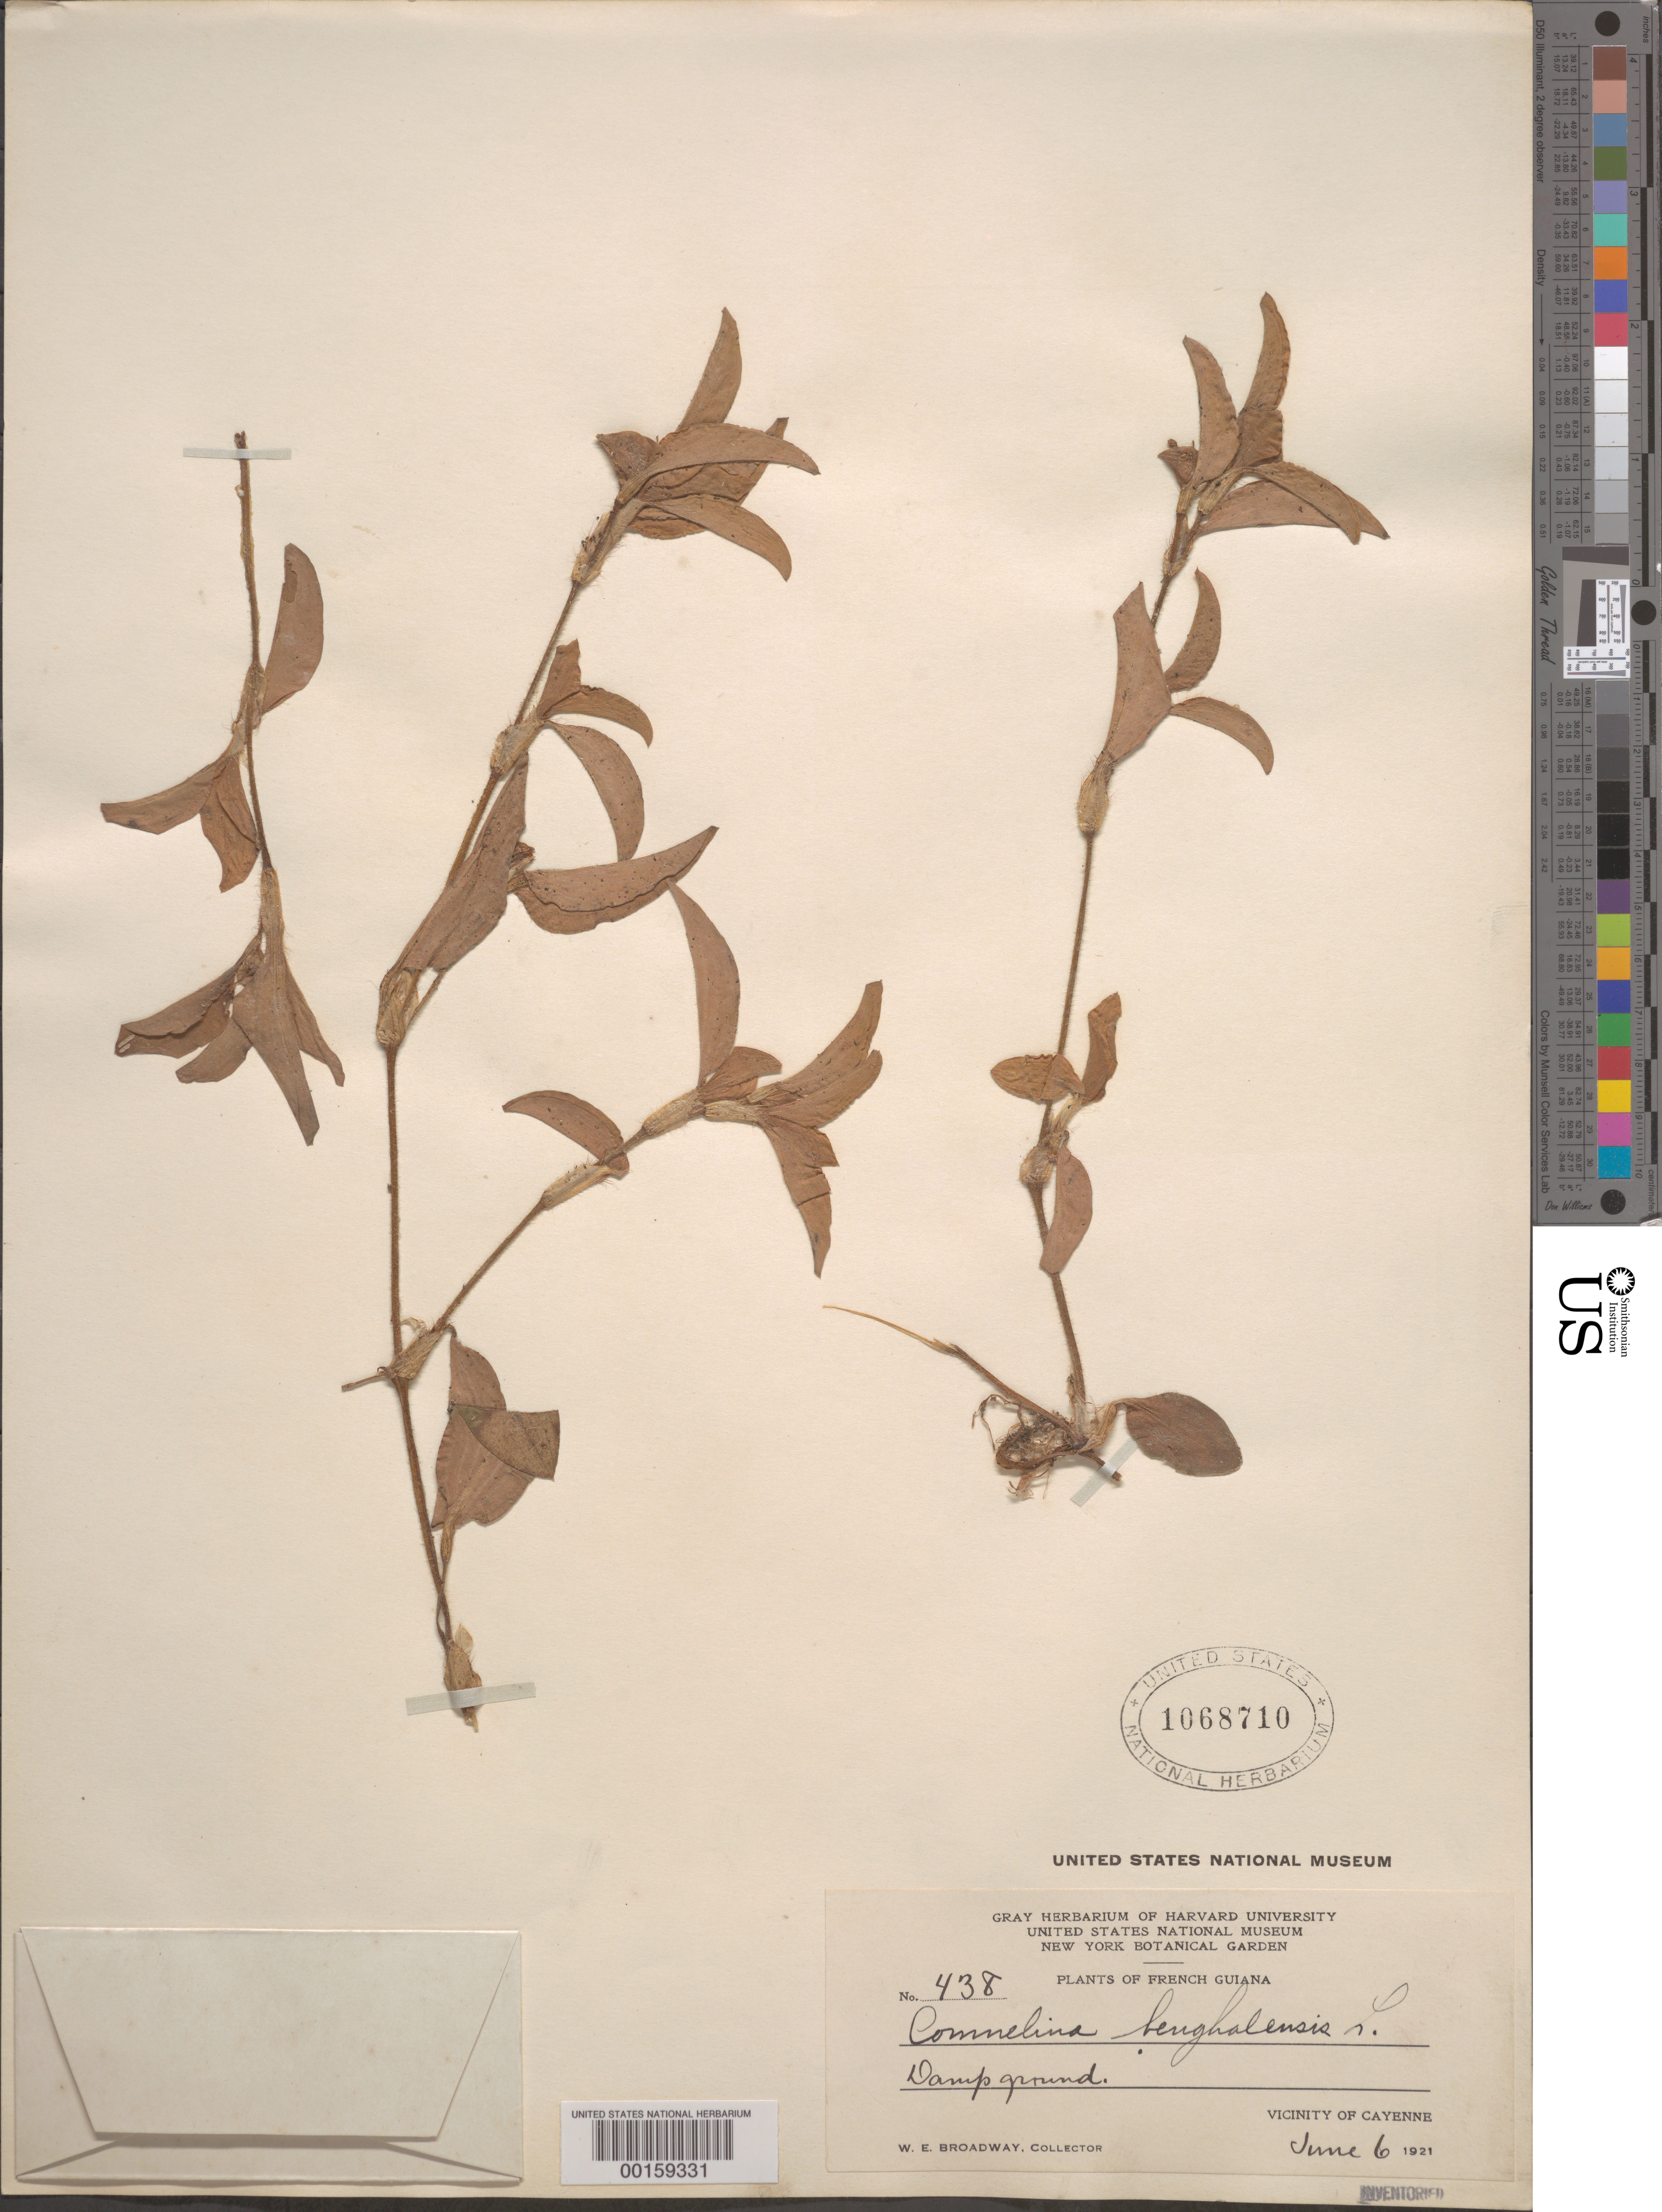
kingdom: Plantae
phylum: Tracheophyta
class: Liliopsida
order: Commelinales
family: Commelinaceae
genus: Commelina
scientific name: Commelina benghalensis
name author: L.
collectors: W. E. Broadway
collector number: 438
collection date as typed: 06 Jun 1921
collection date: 1921-06-06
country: French Guiana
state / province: Cayenne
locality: Cayenne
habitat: Moist soil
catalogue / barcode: US 1068710